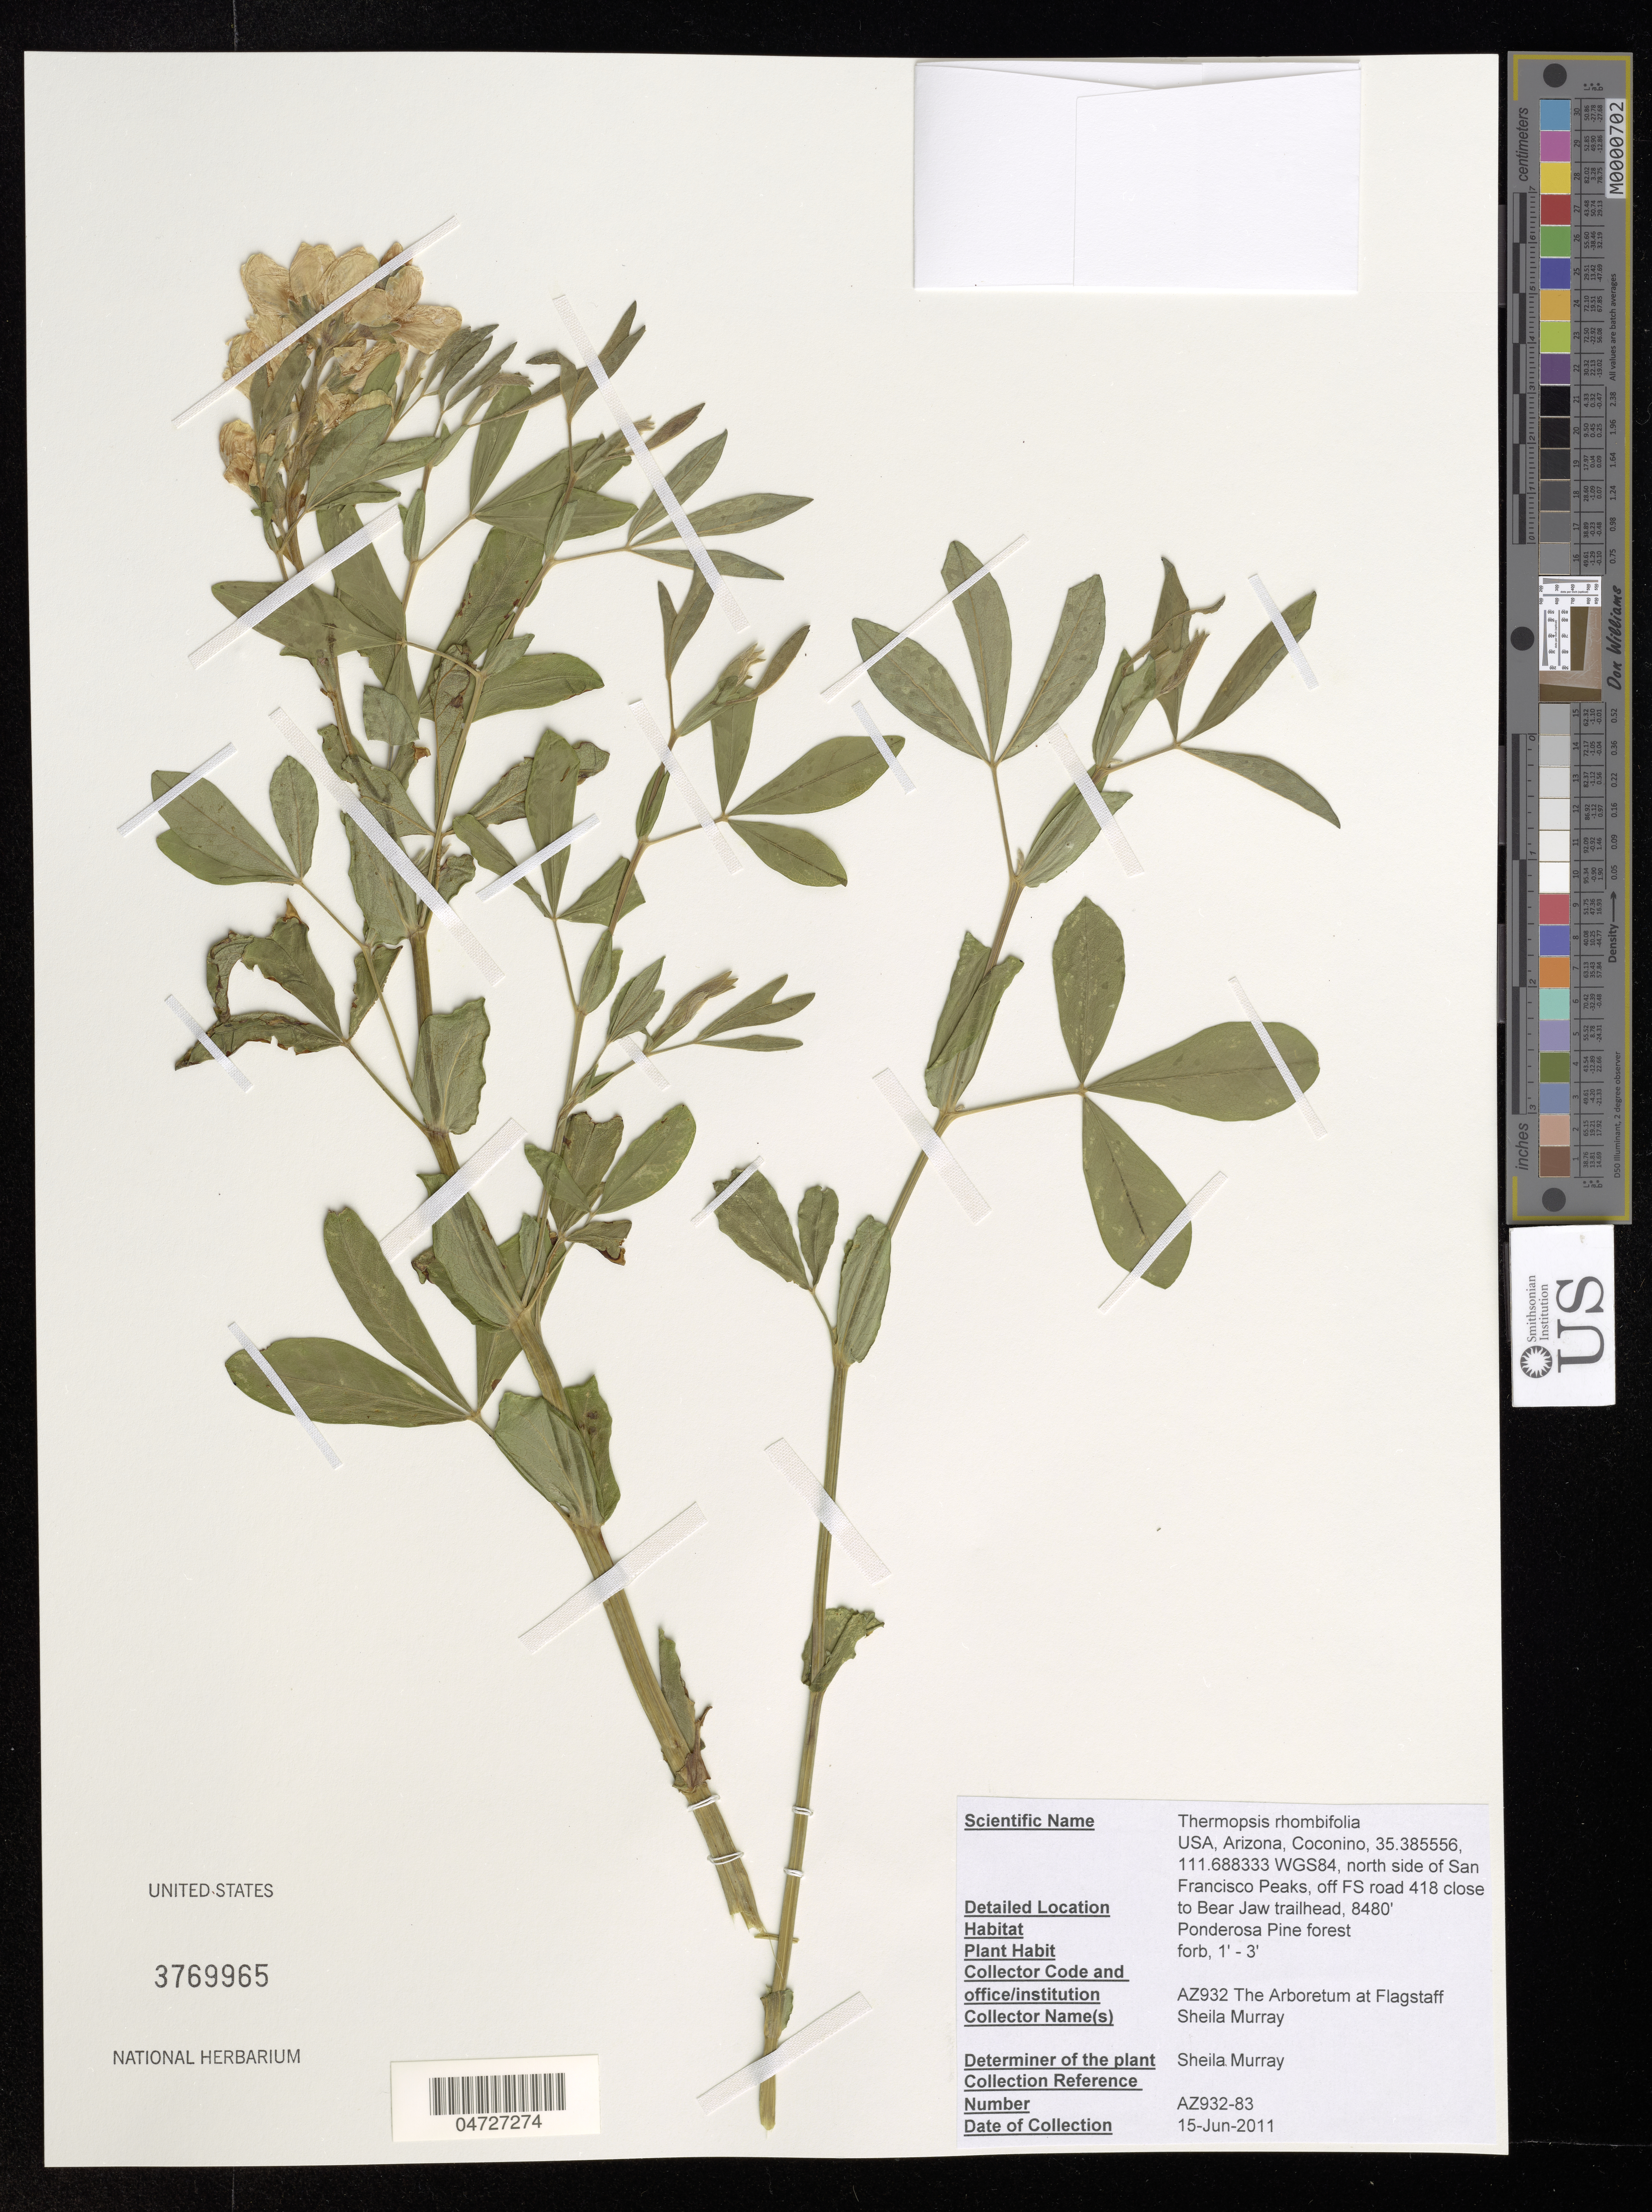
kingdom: Plantae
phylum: Tracheophyta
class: Magnoliopsida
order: Fabales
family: Fabaceae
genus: Thermopsis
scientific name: Thermopsis rhombifolia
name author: Richardson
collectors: S. Murray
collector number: AZ932-83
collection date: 2011-06-15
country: United States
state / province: Arizona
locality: Coconino, north side of San Francisco Peaks, off FS road 418 close to Bear Jaw trailhead.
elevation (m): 2585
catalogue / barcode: US 3769965